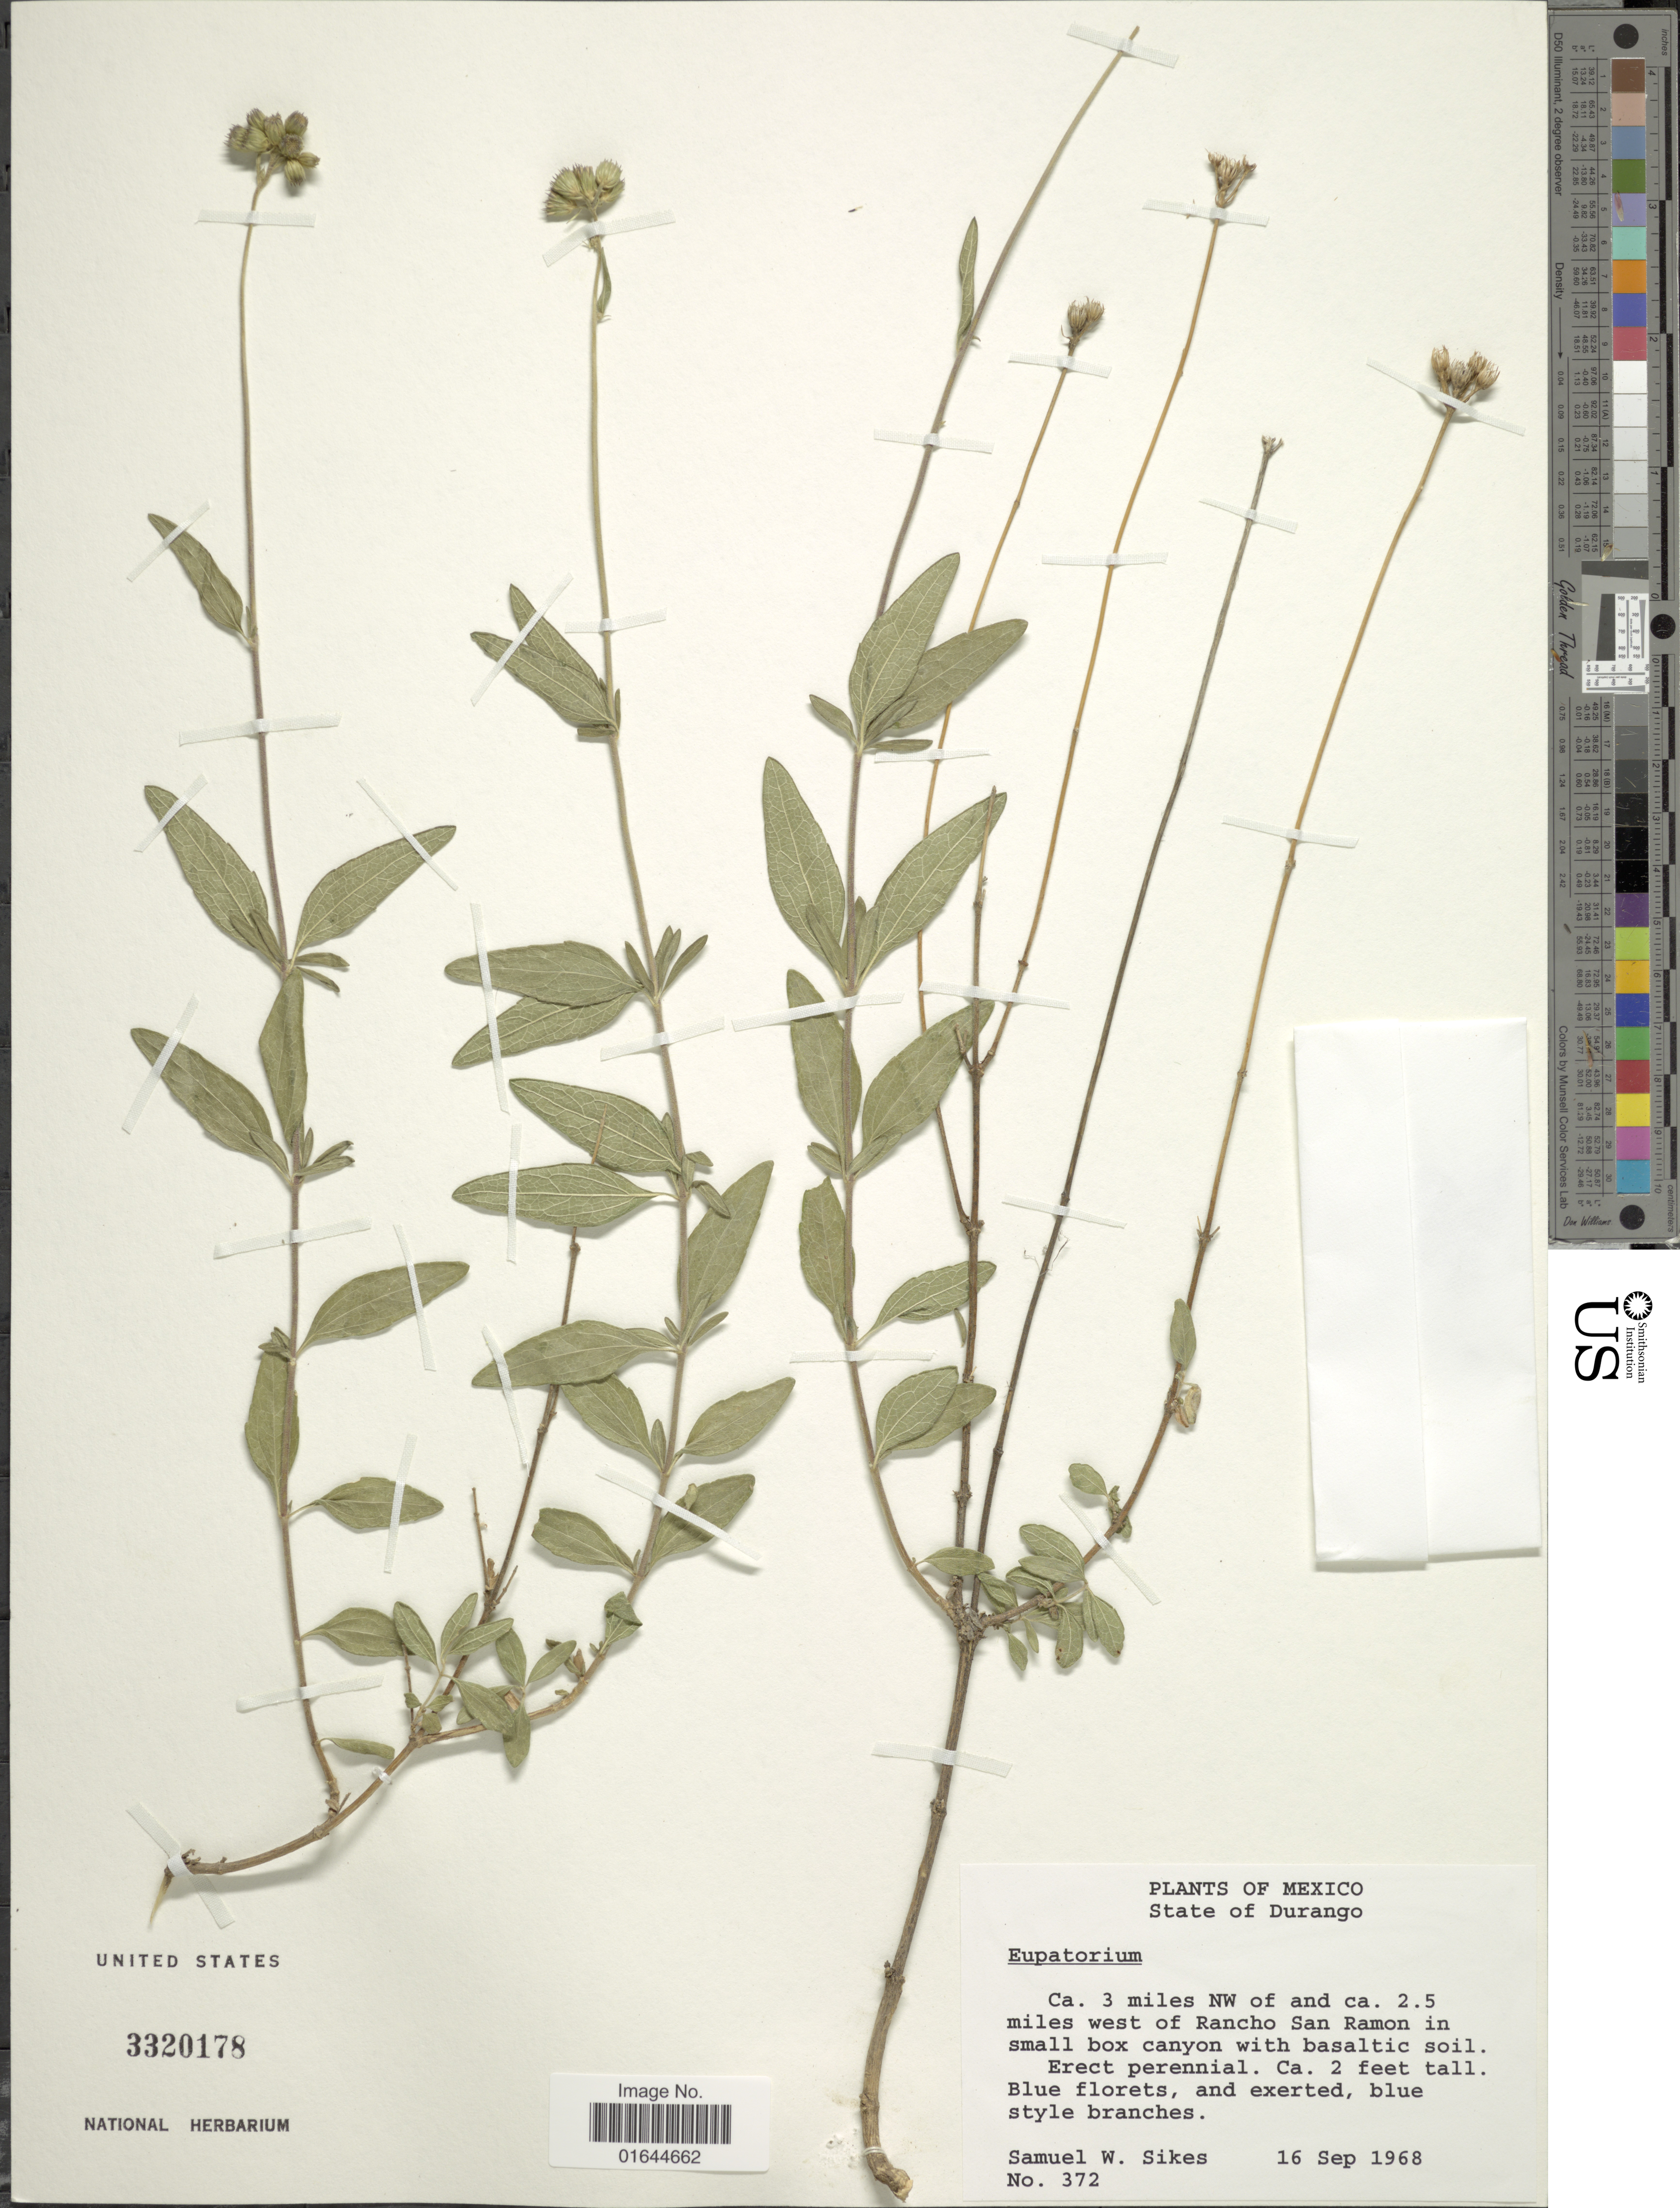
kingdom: Plantae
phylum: Tracheophyta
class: Magnoliopsida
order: Asterales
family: Asteraceae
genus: Ageratum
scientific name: Ageratum corymbosum f. longipetiolatum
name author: (B.L. Rob.) M.F. Johnson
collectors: S. Sikes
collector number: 372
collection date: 1968-09-16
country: Mexico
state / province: Durango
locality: State of Durango. Ca. 3 miles NW of and ca. 2.5 miles west of Rancho San Ramon.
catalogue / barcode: US 3320178